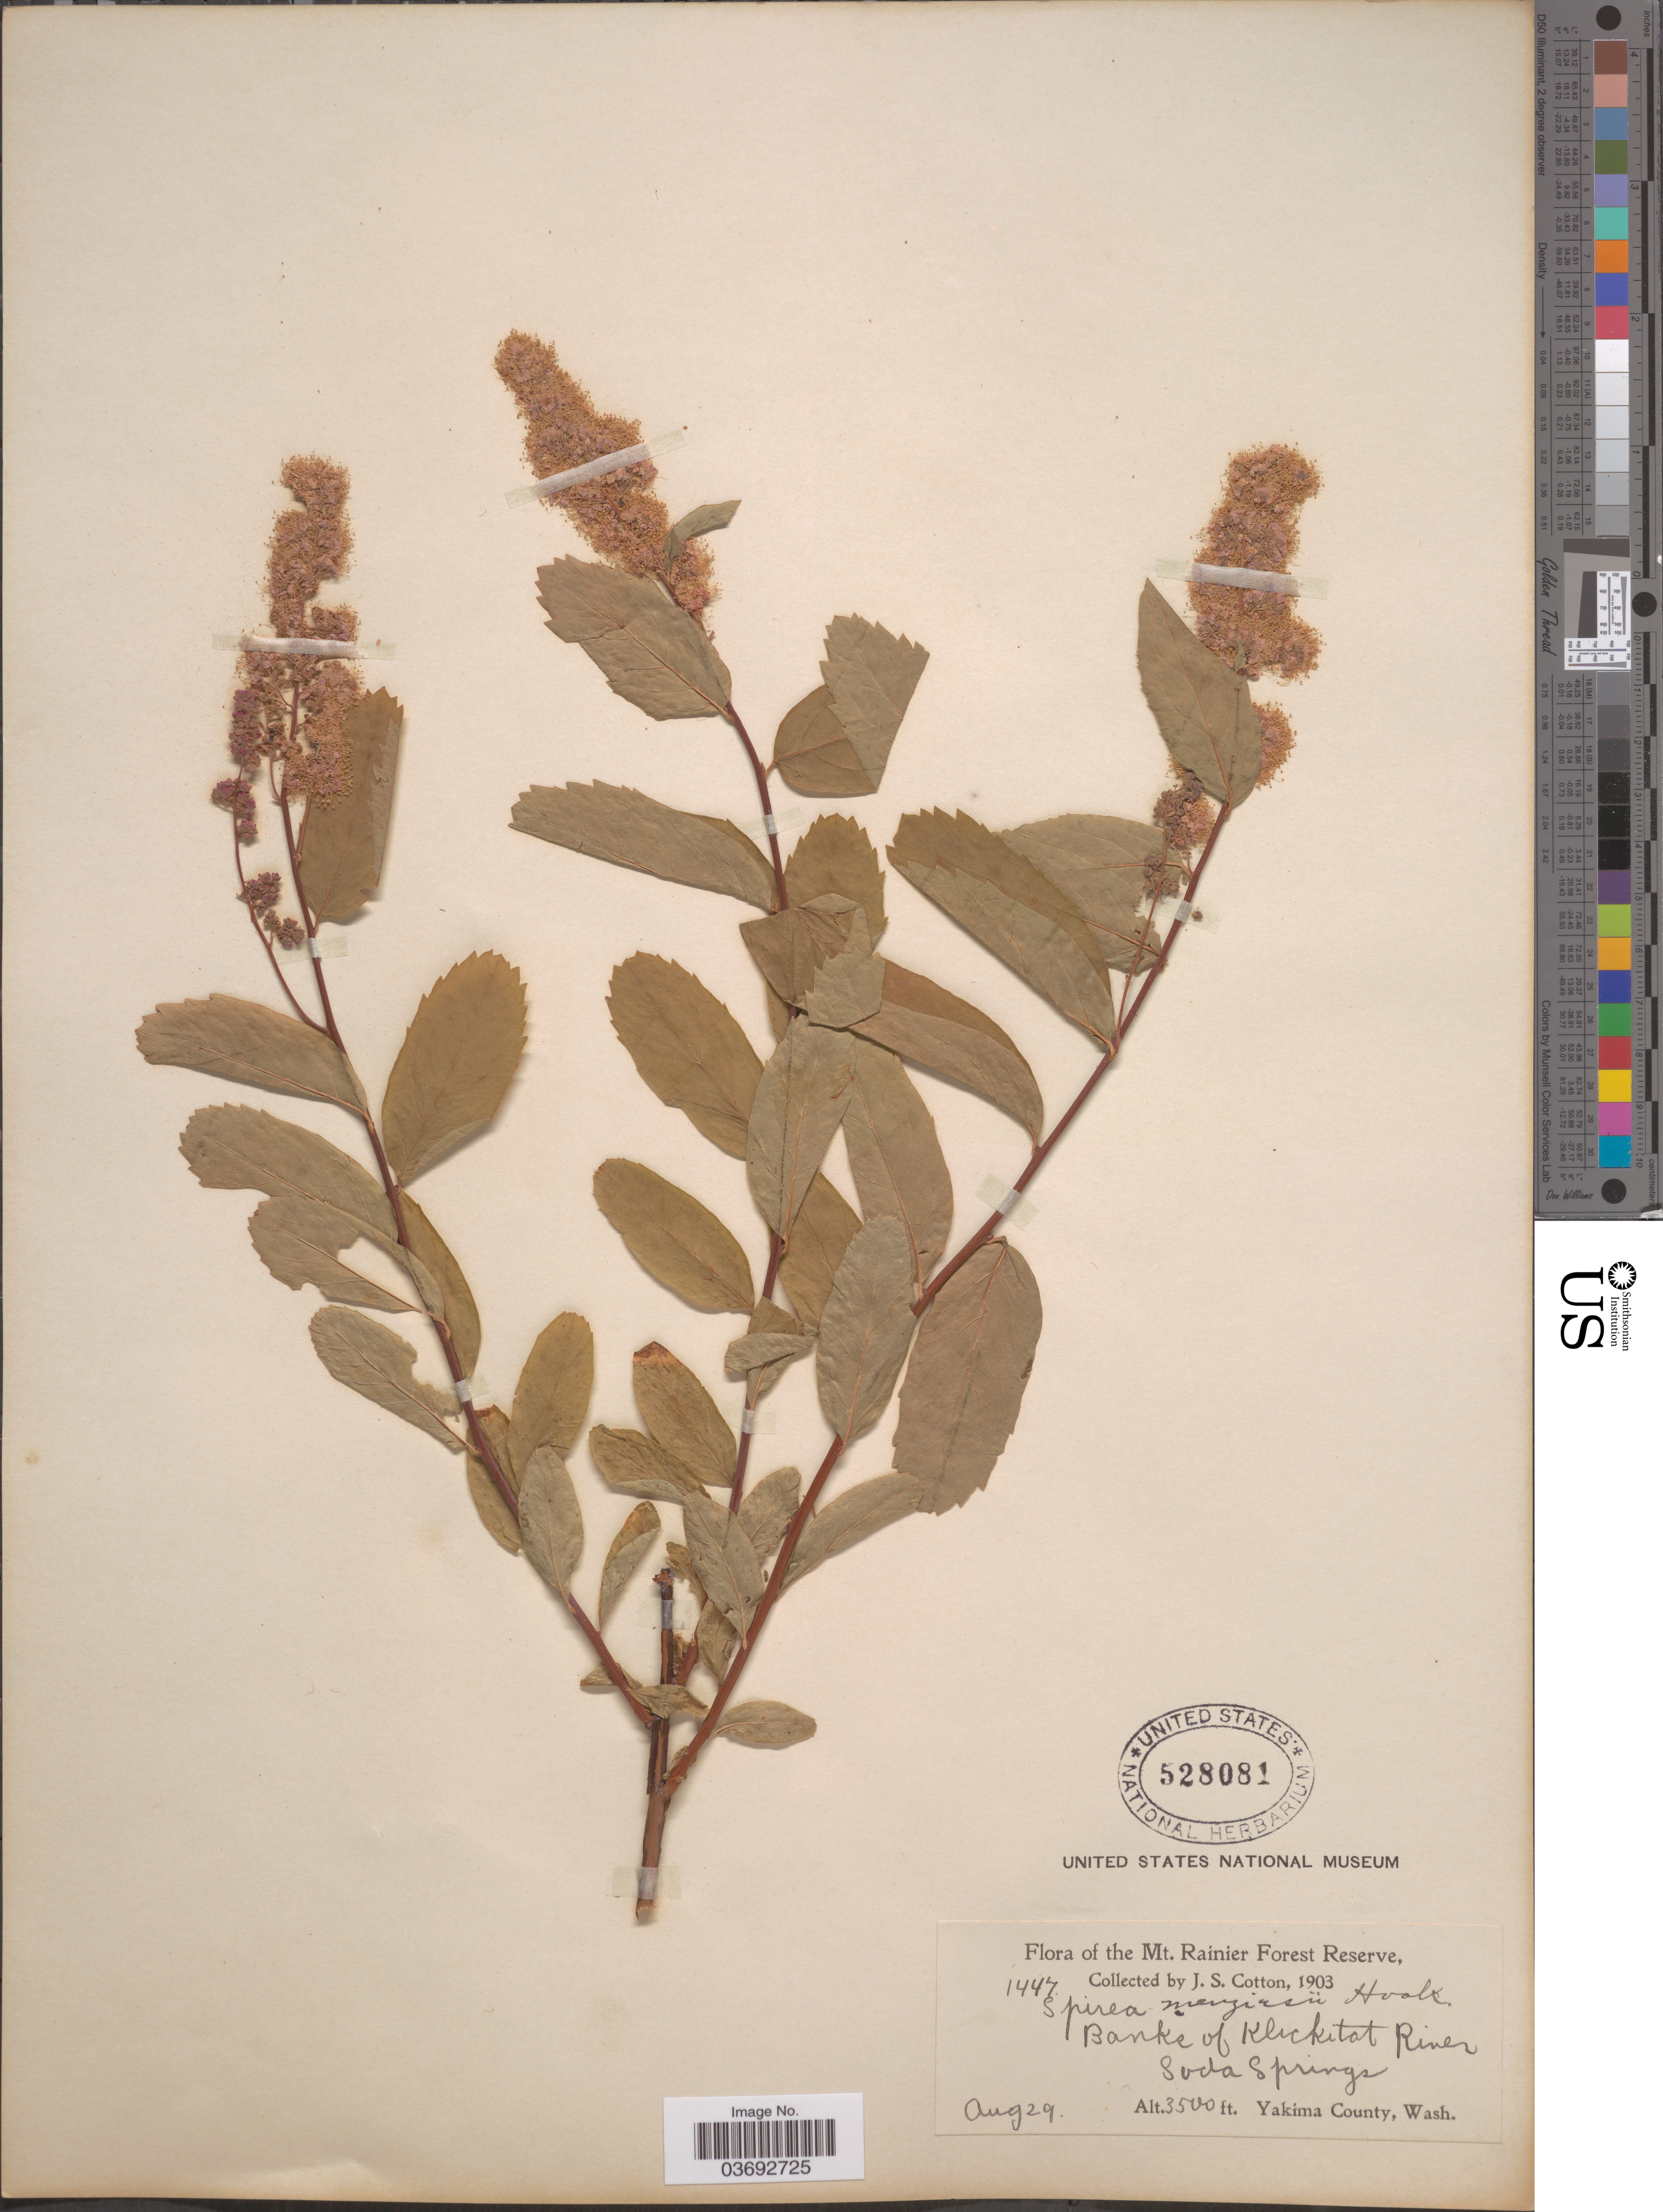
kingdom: Plantae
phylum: Tracheophyta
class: Magnoliopsida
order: Rosales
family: Rosaceae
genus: Spiraea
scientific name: Spiraea menziesii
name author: Hook.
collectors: J. S. Cotton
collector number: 1447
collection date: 1903-08-29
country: United States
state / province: Washington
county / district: Yakima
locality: The Mt. Rainier Forest Reserve. Banks of Klickitat River. Soda Springs. Yakima County.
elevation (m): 1067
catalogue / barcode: US 528081